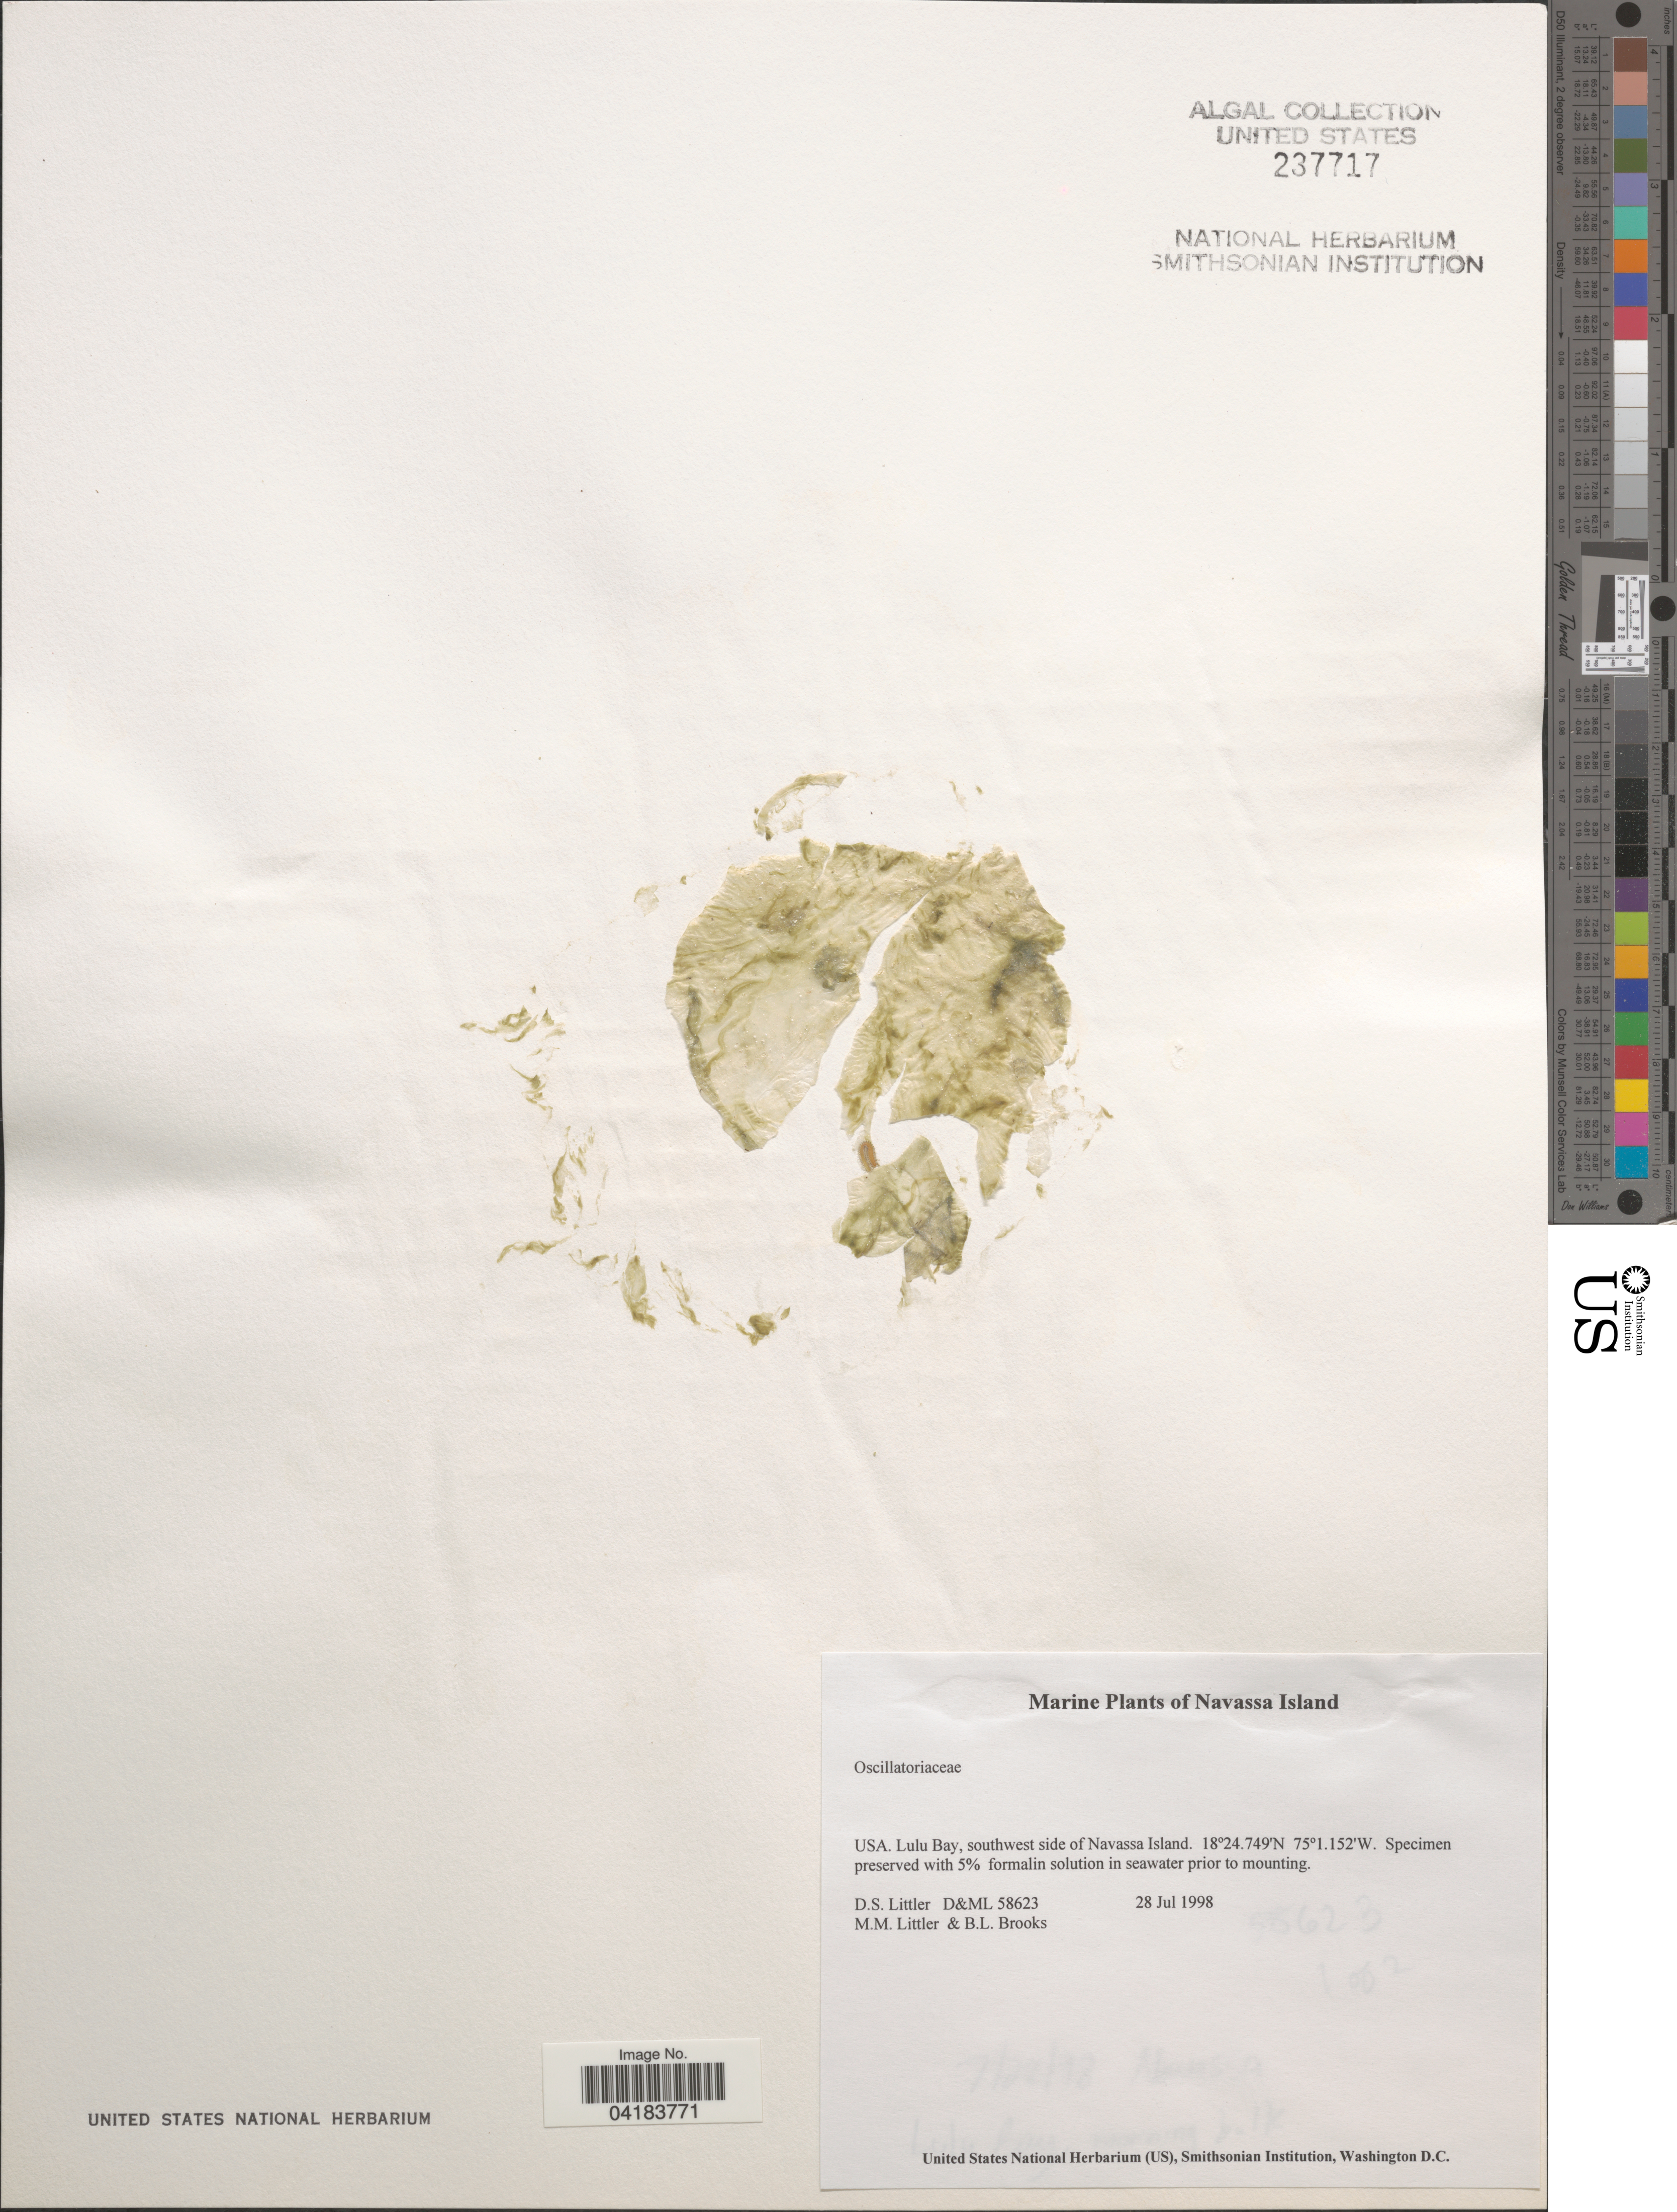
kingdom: Bacteria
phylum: Cyanobacteria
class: Cyanobacteriia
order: Cyanobacteriales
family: Oscillatoriaceae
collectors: D. S. Littler & B. Brooks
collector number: D&ML58623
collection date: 1998-07-28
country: Navassa Island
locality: USA. Lulu Bay, southwest side of Navassa Island.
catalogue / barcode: US 237717